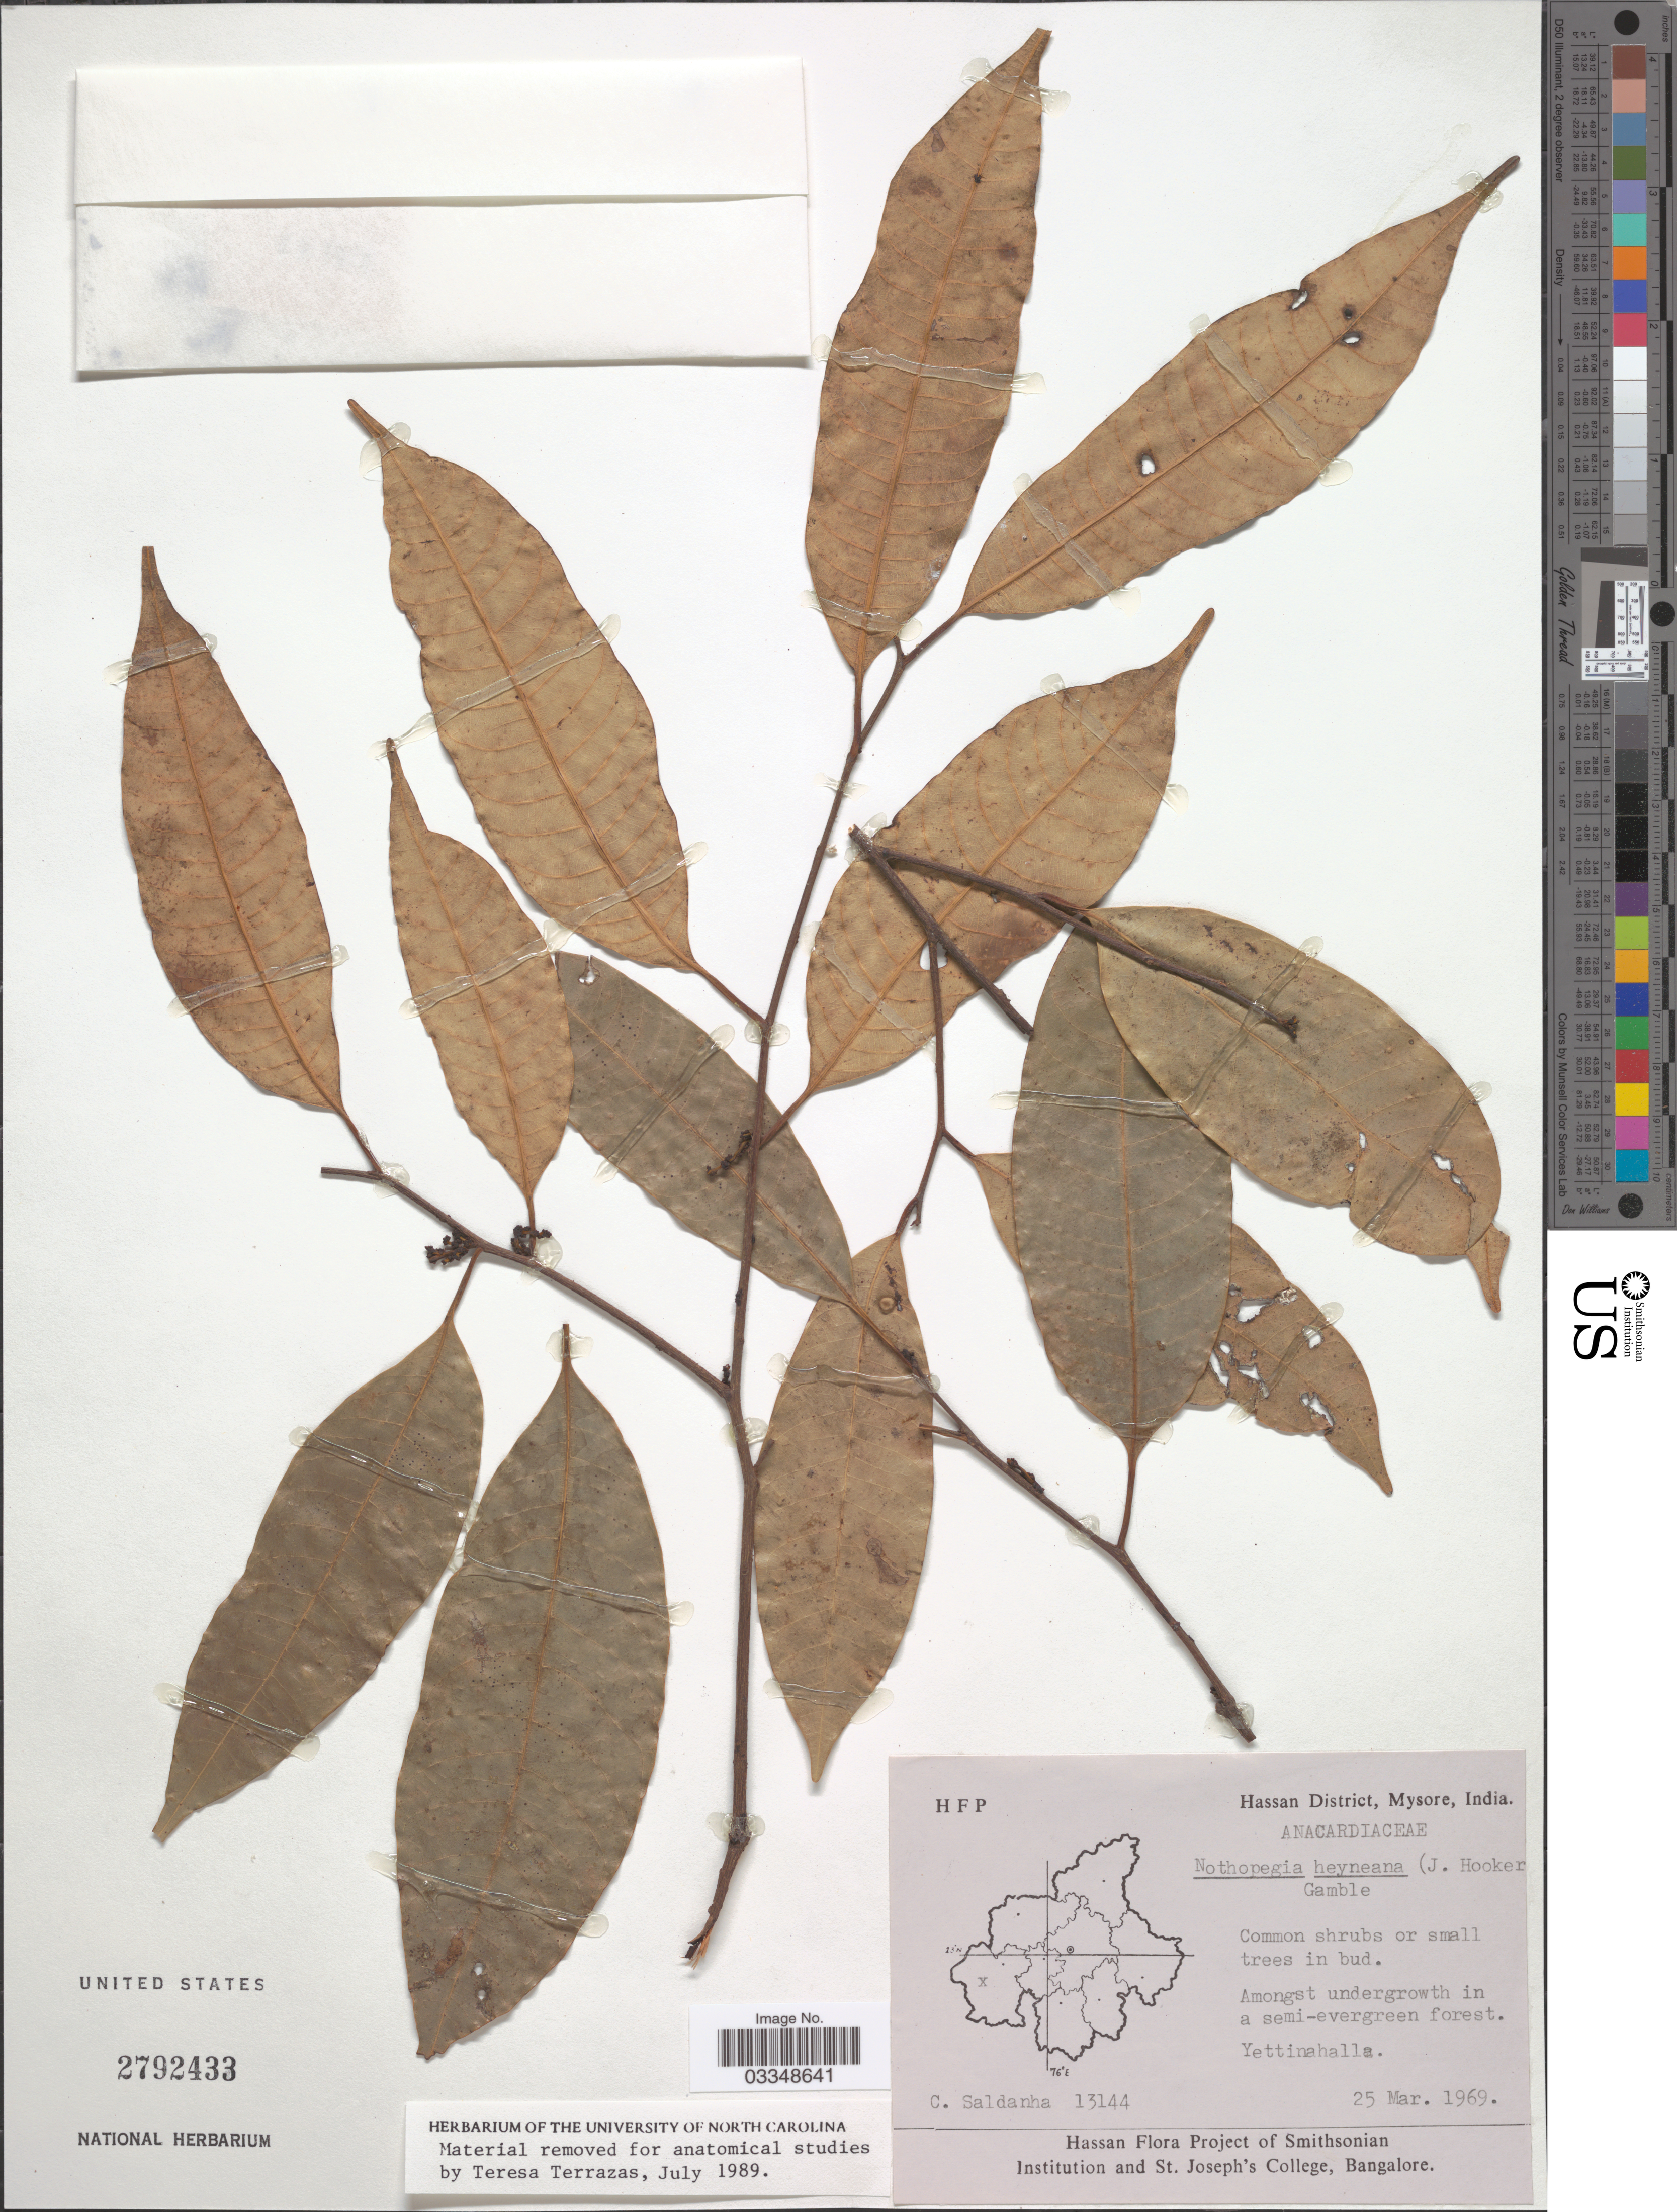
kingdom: Plantae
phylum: Tracheophyta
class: Magnoliopsida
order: Sapindales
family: Anacardiaceae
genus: Nothopegia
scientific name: Nothopegia heyneana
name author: Gamble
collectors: C. Saldanha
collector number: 13144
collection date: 1969-03-25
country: India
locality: Hassan District, Mysore. Yettinahalla.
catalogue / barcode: US 2792433